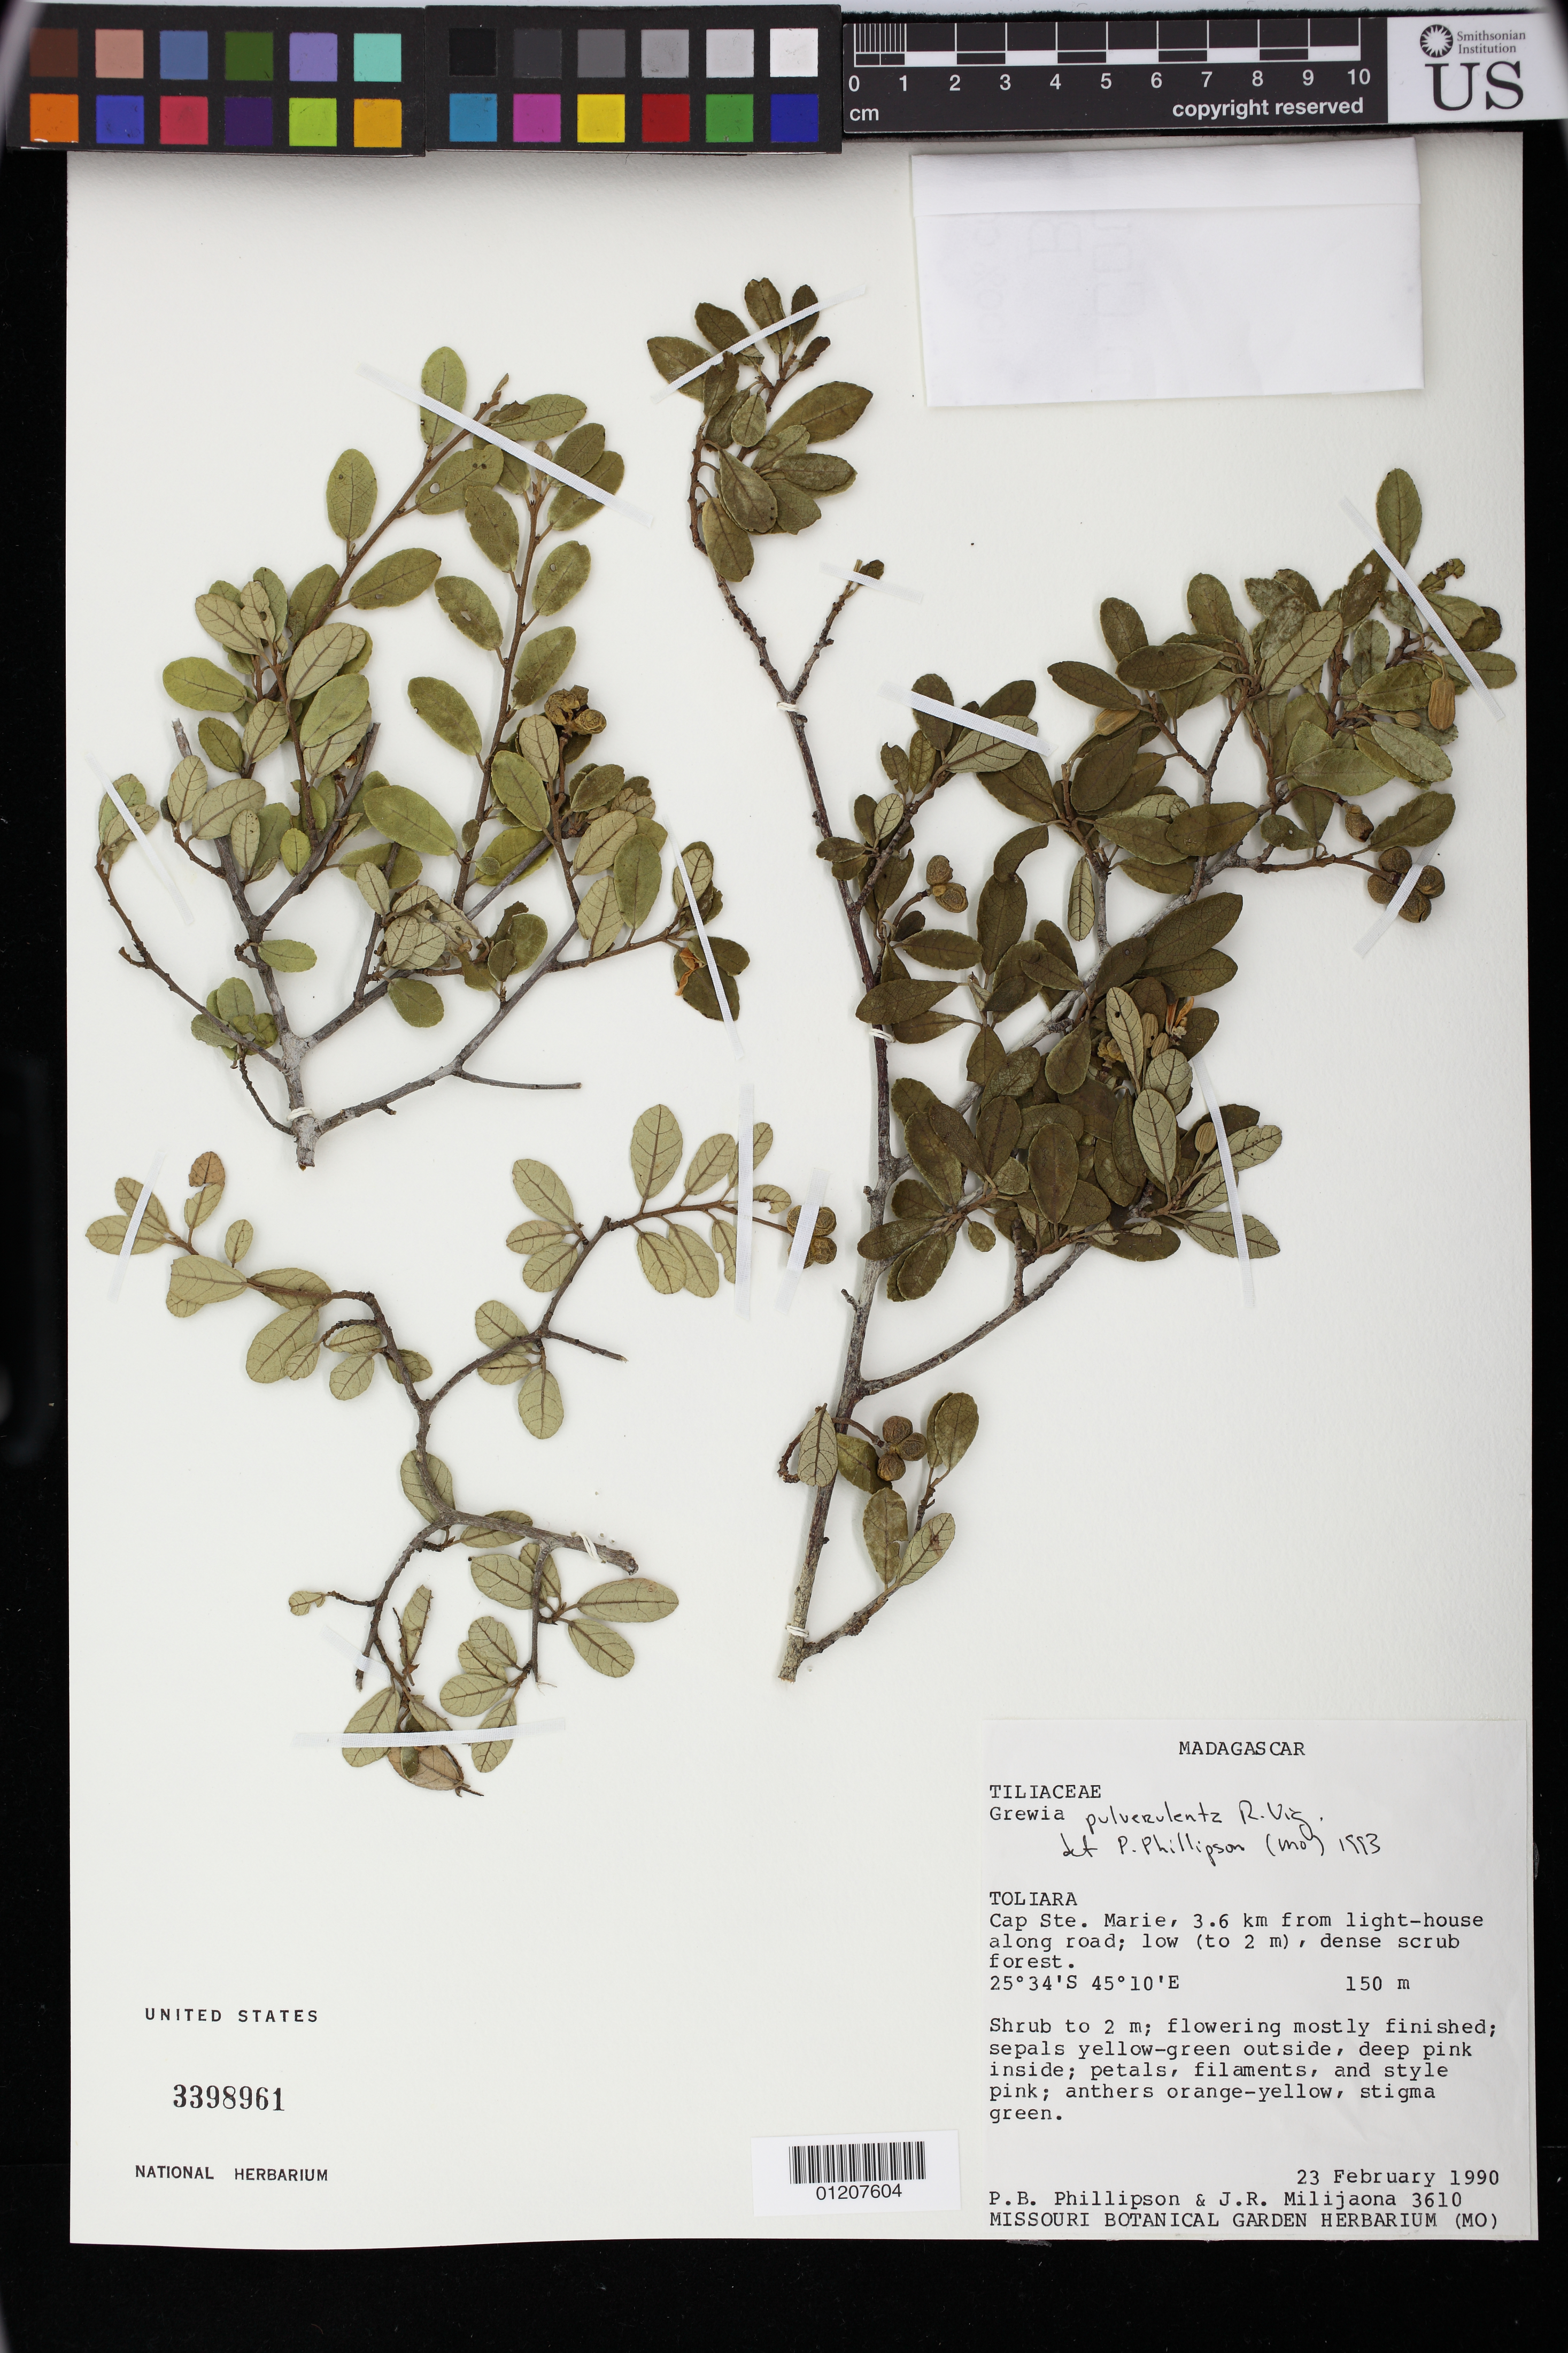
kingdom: Plantae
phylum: Tracheophyta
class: Magnoliopsida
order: Malvales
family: Malvaceae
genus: Grewia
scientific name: Grewia pulverulenta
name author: R. Vig.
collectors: P. B. Phillipson & J. R. Milijaona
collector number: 3610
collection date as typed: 23 Feb 1990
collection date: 1990-02-23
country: Madagascar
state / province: Androy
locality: Toliara [province, now defunct]. Cap Ste. Marie, 3.6 km from light-house along road; low(to 2m), dense scrub forest.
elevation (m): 150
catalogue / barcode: US 3398961